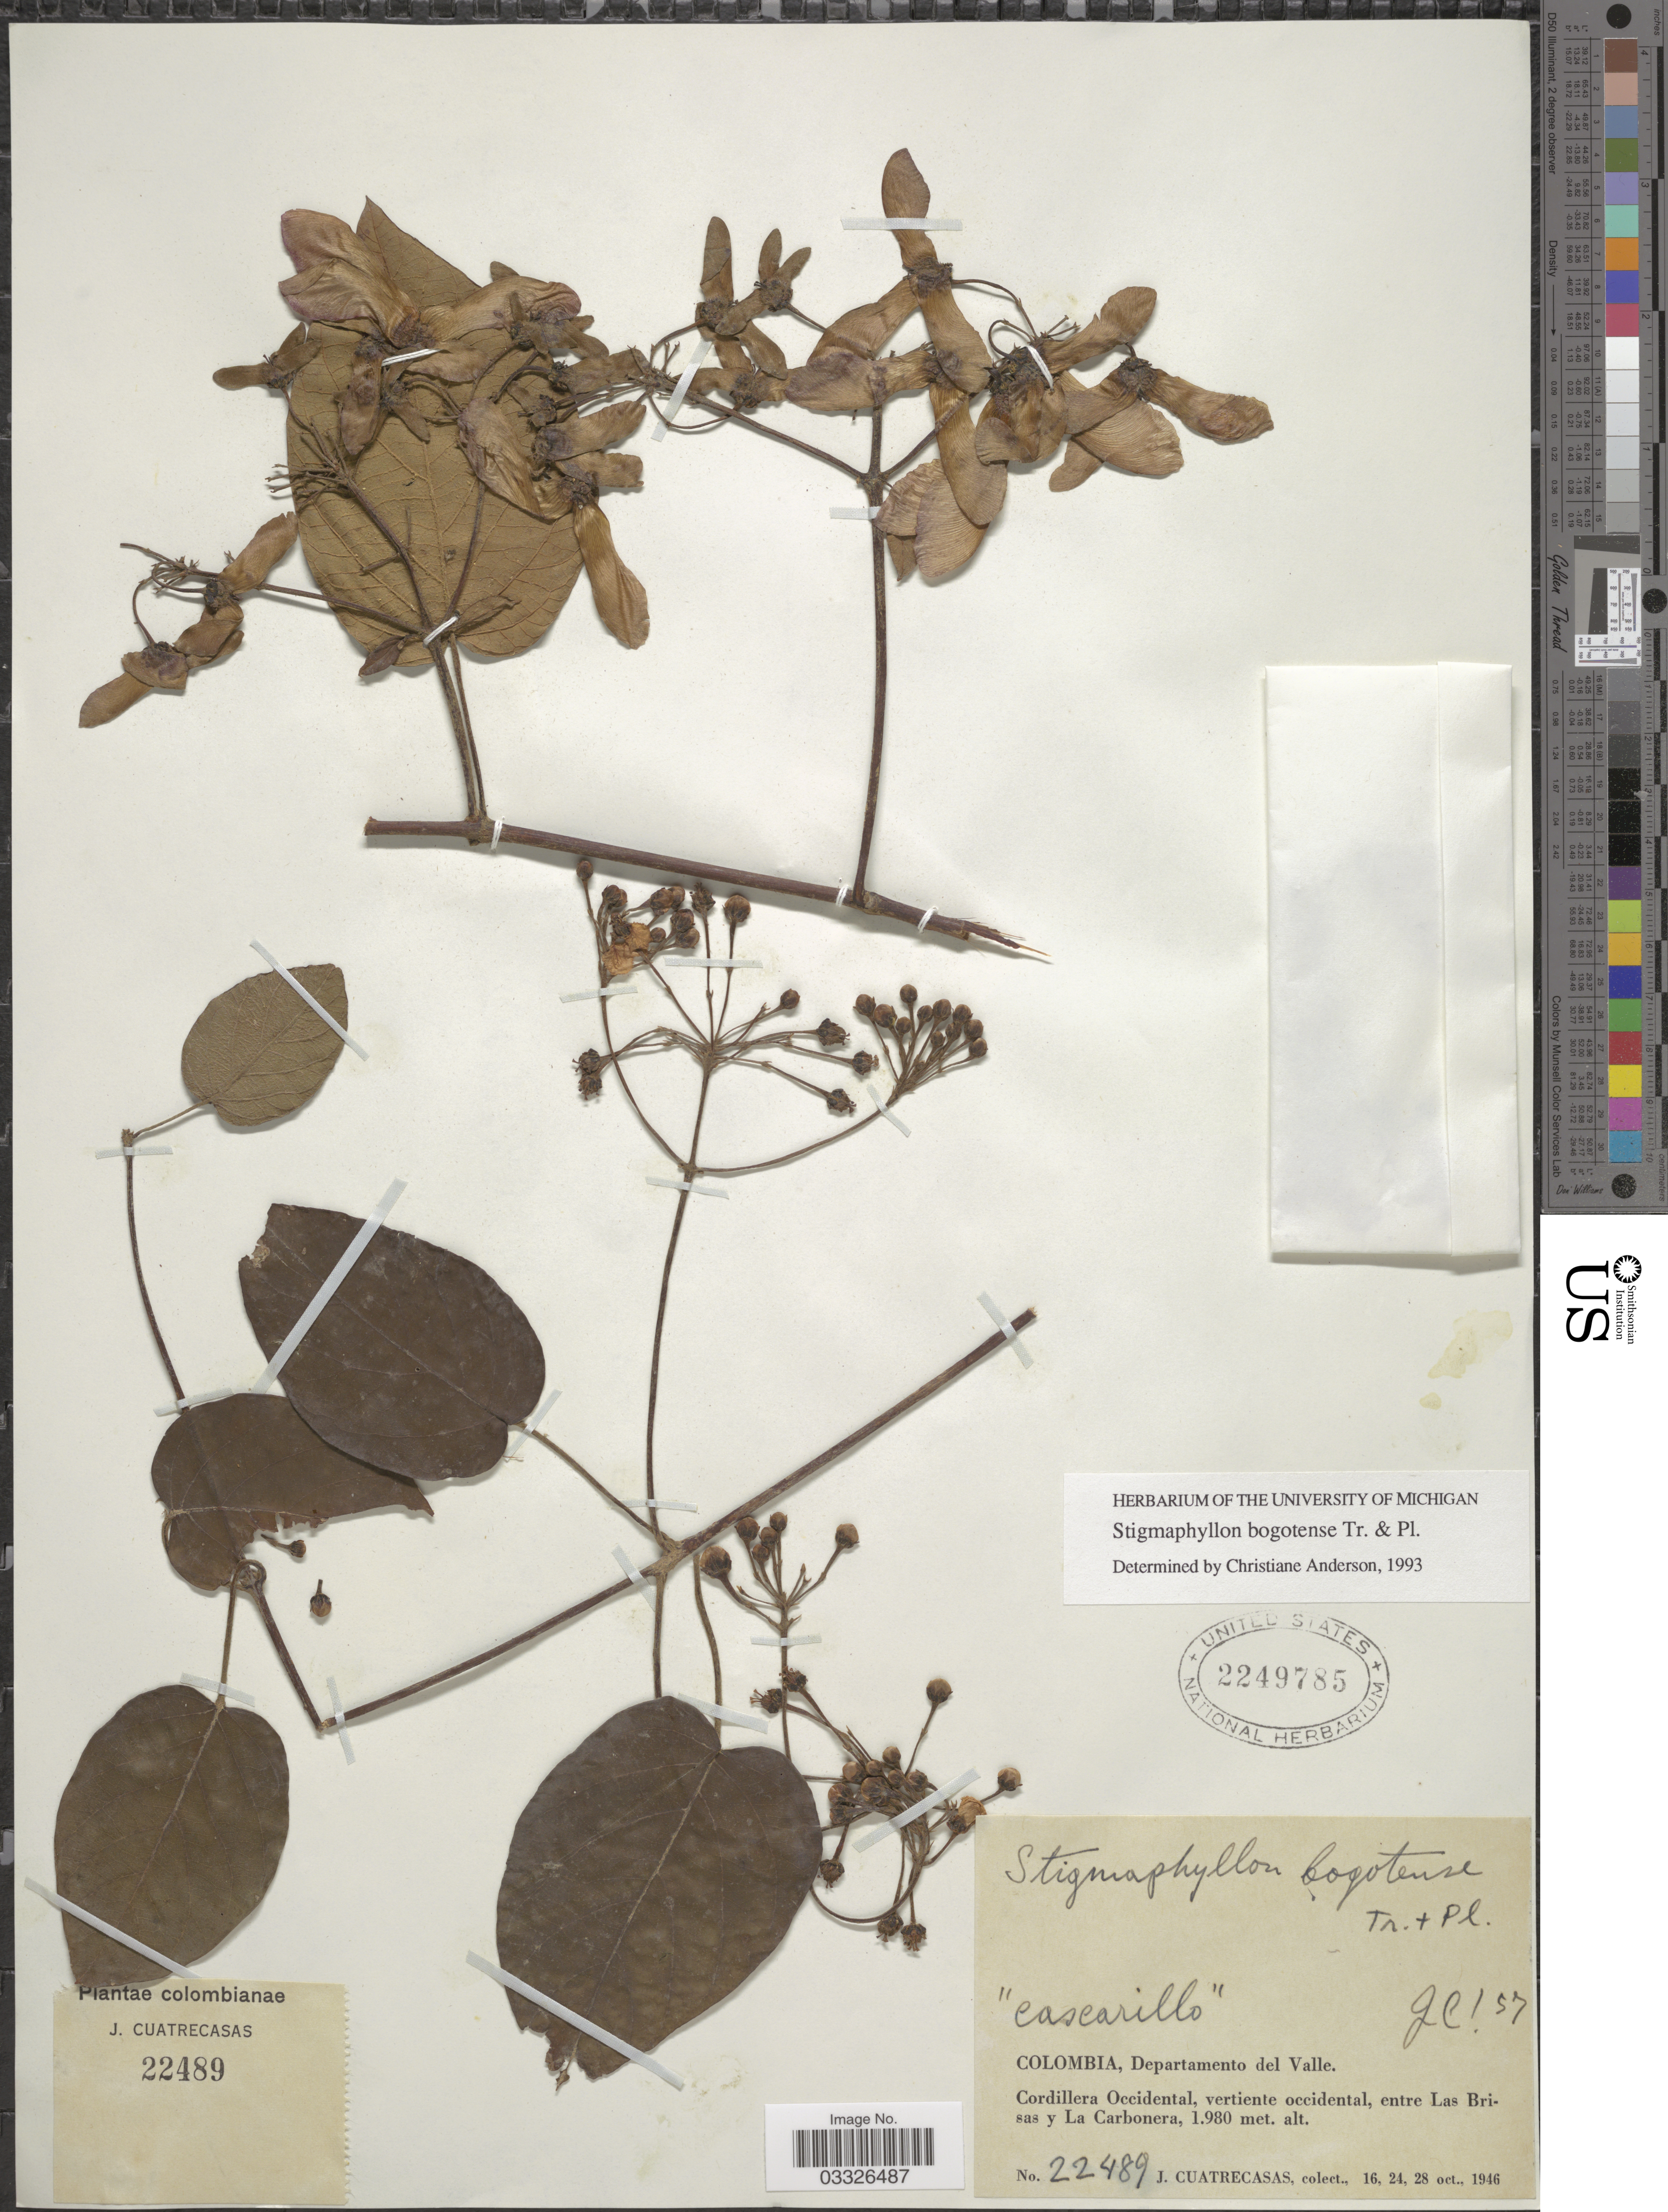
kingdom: Plantae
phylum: Tracheophyta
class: Magnoliopsida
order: Malpighiales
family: Malpighiaceae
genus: Stigmaphyllon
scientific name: Stigmaphyllon bogotense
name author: Triana & Planch.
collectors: J. Cuatrecasas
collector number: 22489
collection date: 1946-10-16/1946-10-28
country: Colombia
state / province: Valle del Cauca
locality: Departamento del Valle. Cordillera Occidental, vertiente occidental, entre Las Brisas y La Carbonera.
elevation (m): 1980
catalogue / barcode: US 2249785